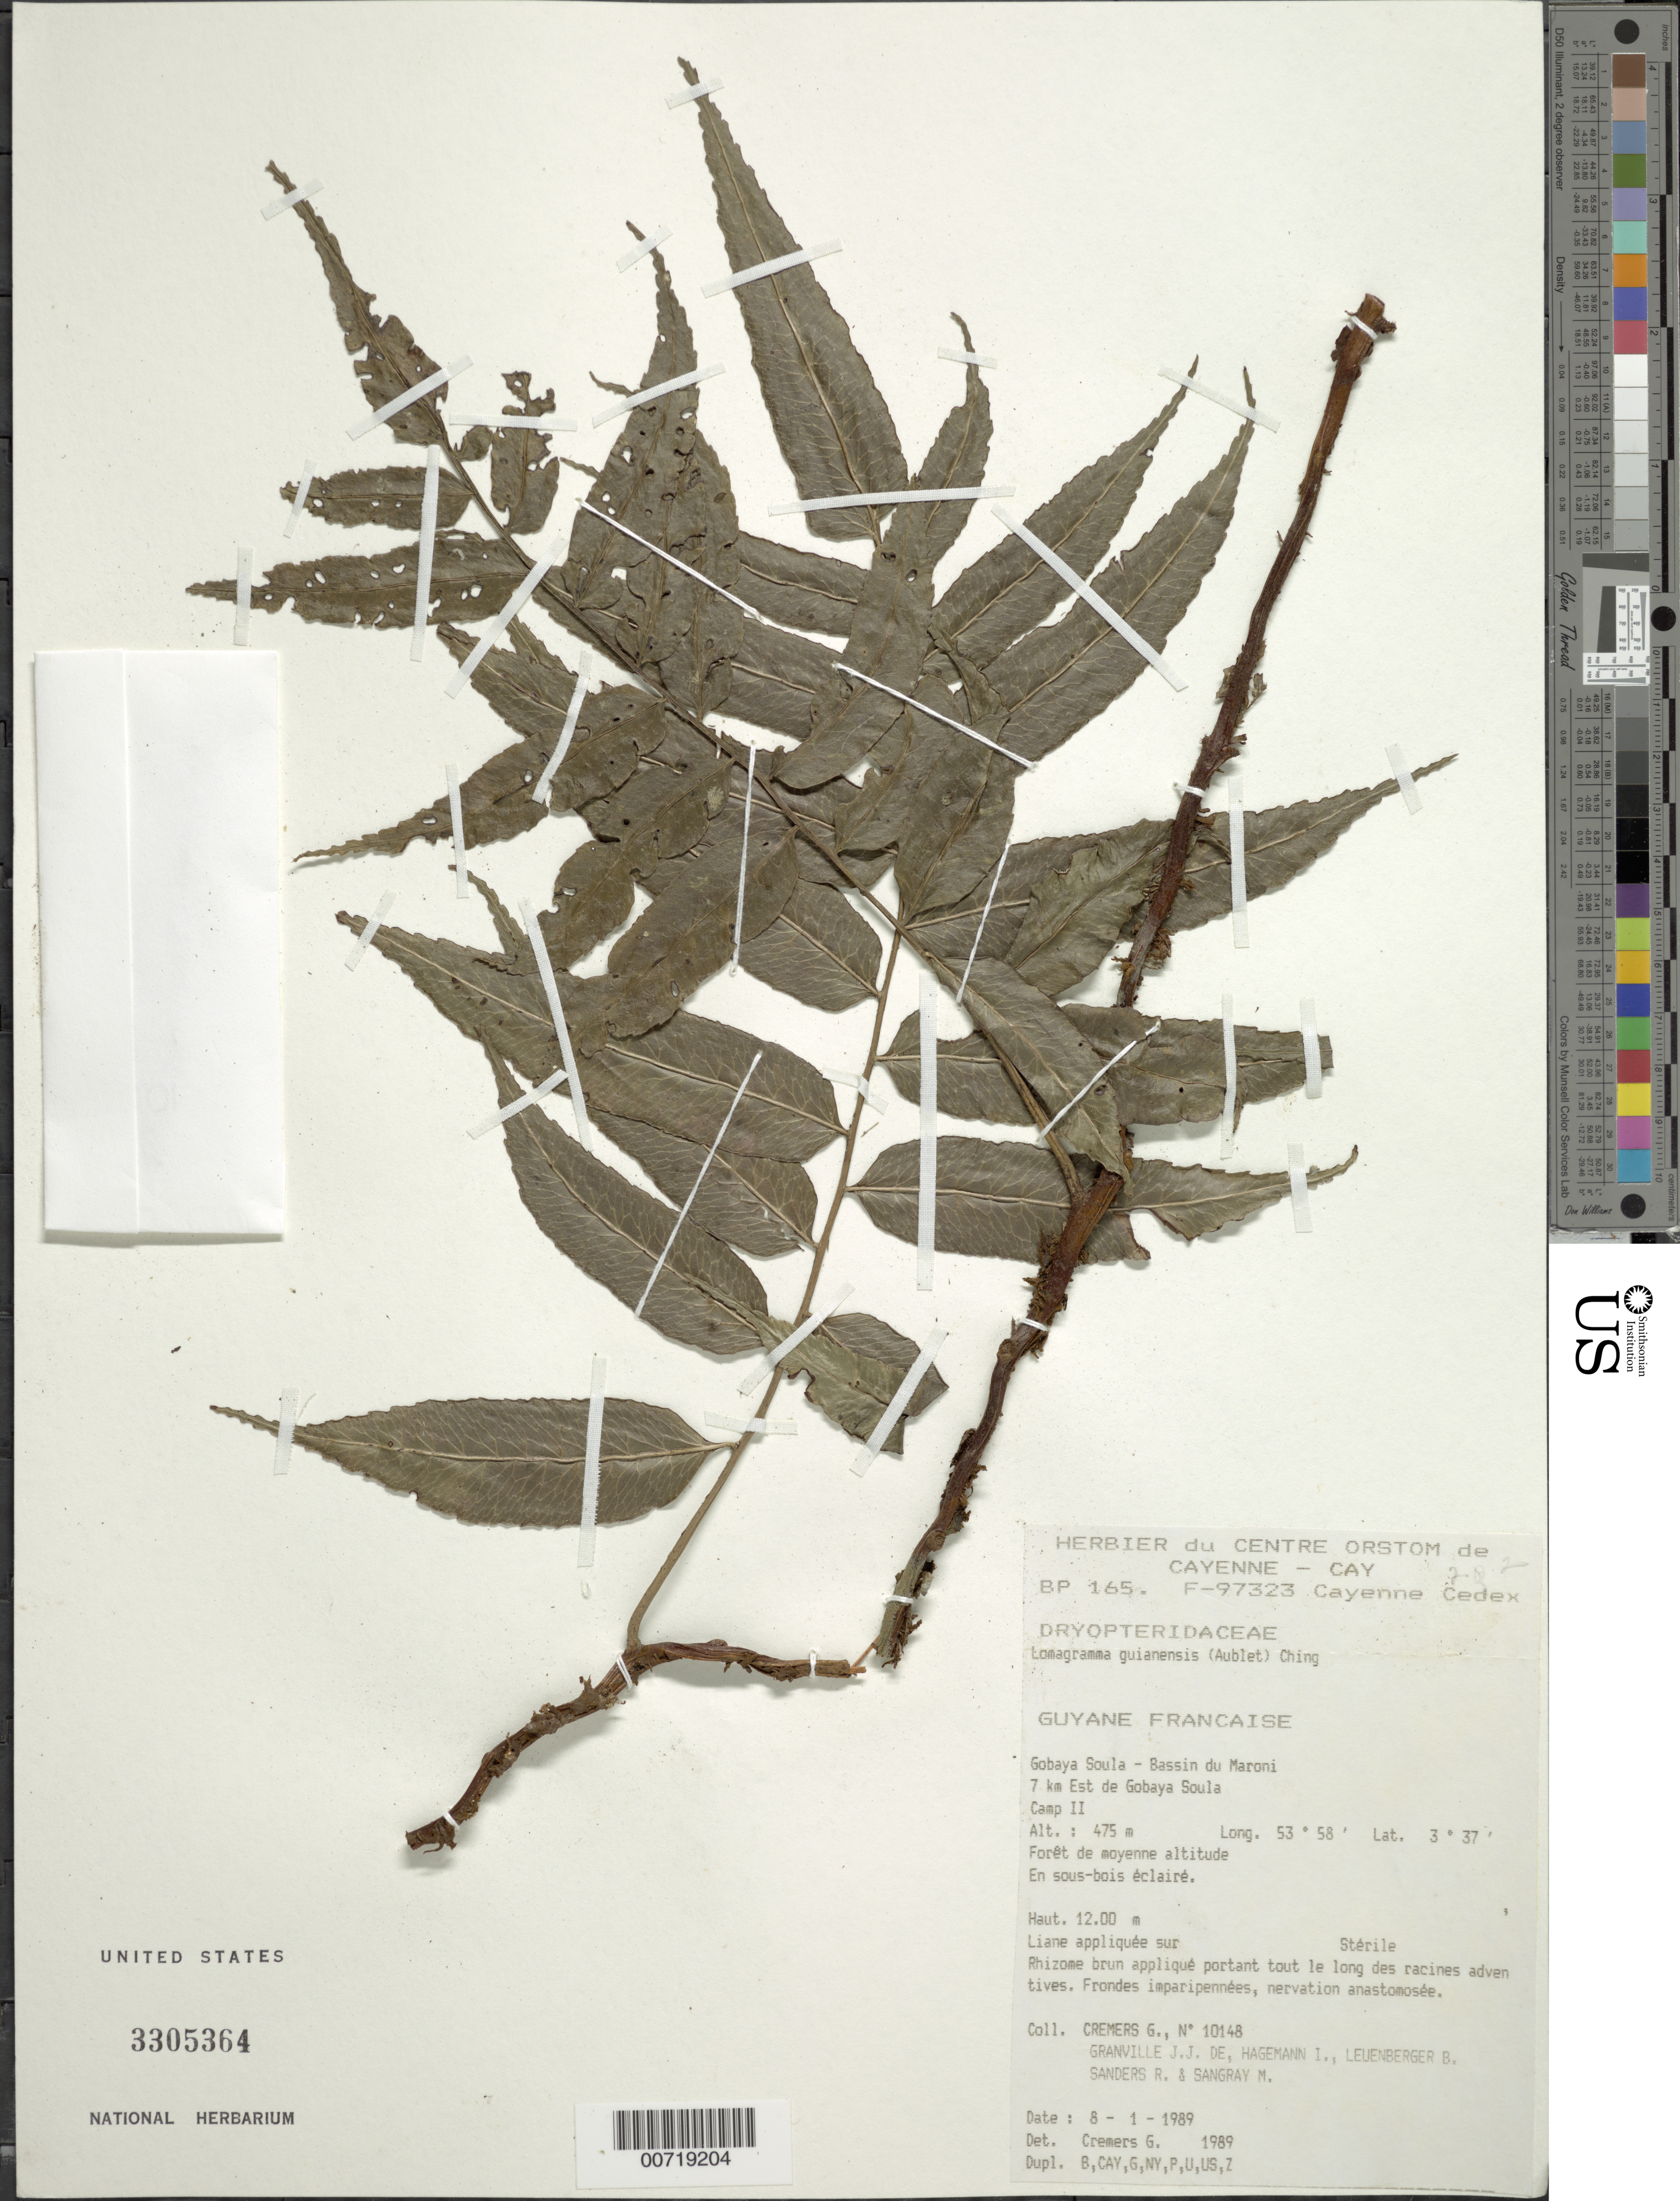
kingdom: Plantae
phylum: Tracheophyta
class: Polypodiopsida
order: Polypodiales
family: Dryopteridaceae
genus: Mickelia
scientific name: Mickelia guianensis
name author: (Aubl.) R.C. Moran et al.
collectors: G. Cremers, J.-J. de Granville, I. Hagemann, B. Leuenberger & et al.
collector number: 10148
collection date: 1989-01-08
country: French Guiana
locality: Gobaya Soula - Bassin du Maroni 7 km Est de Gobaya Soula Camp II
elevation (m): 475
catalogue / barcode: US 3305364